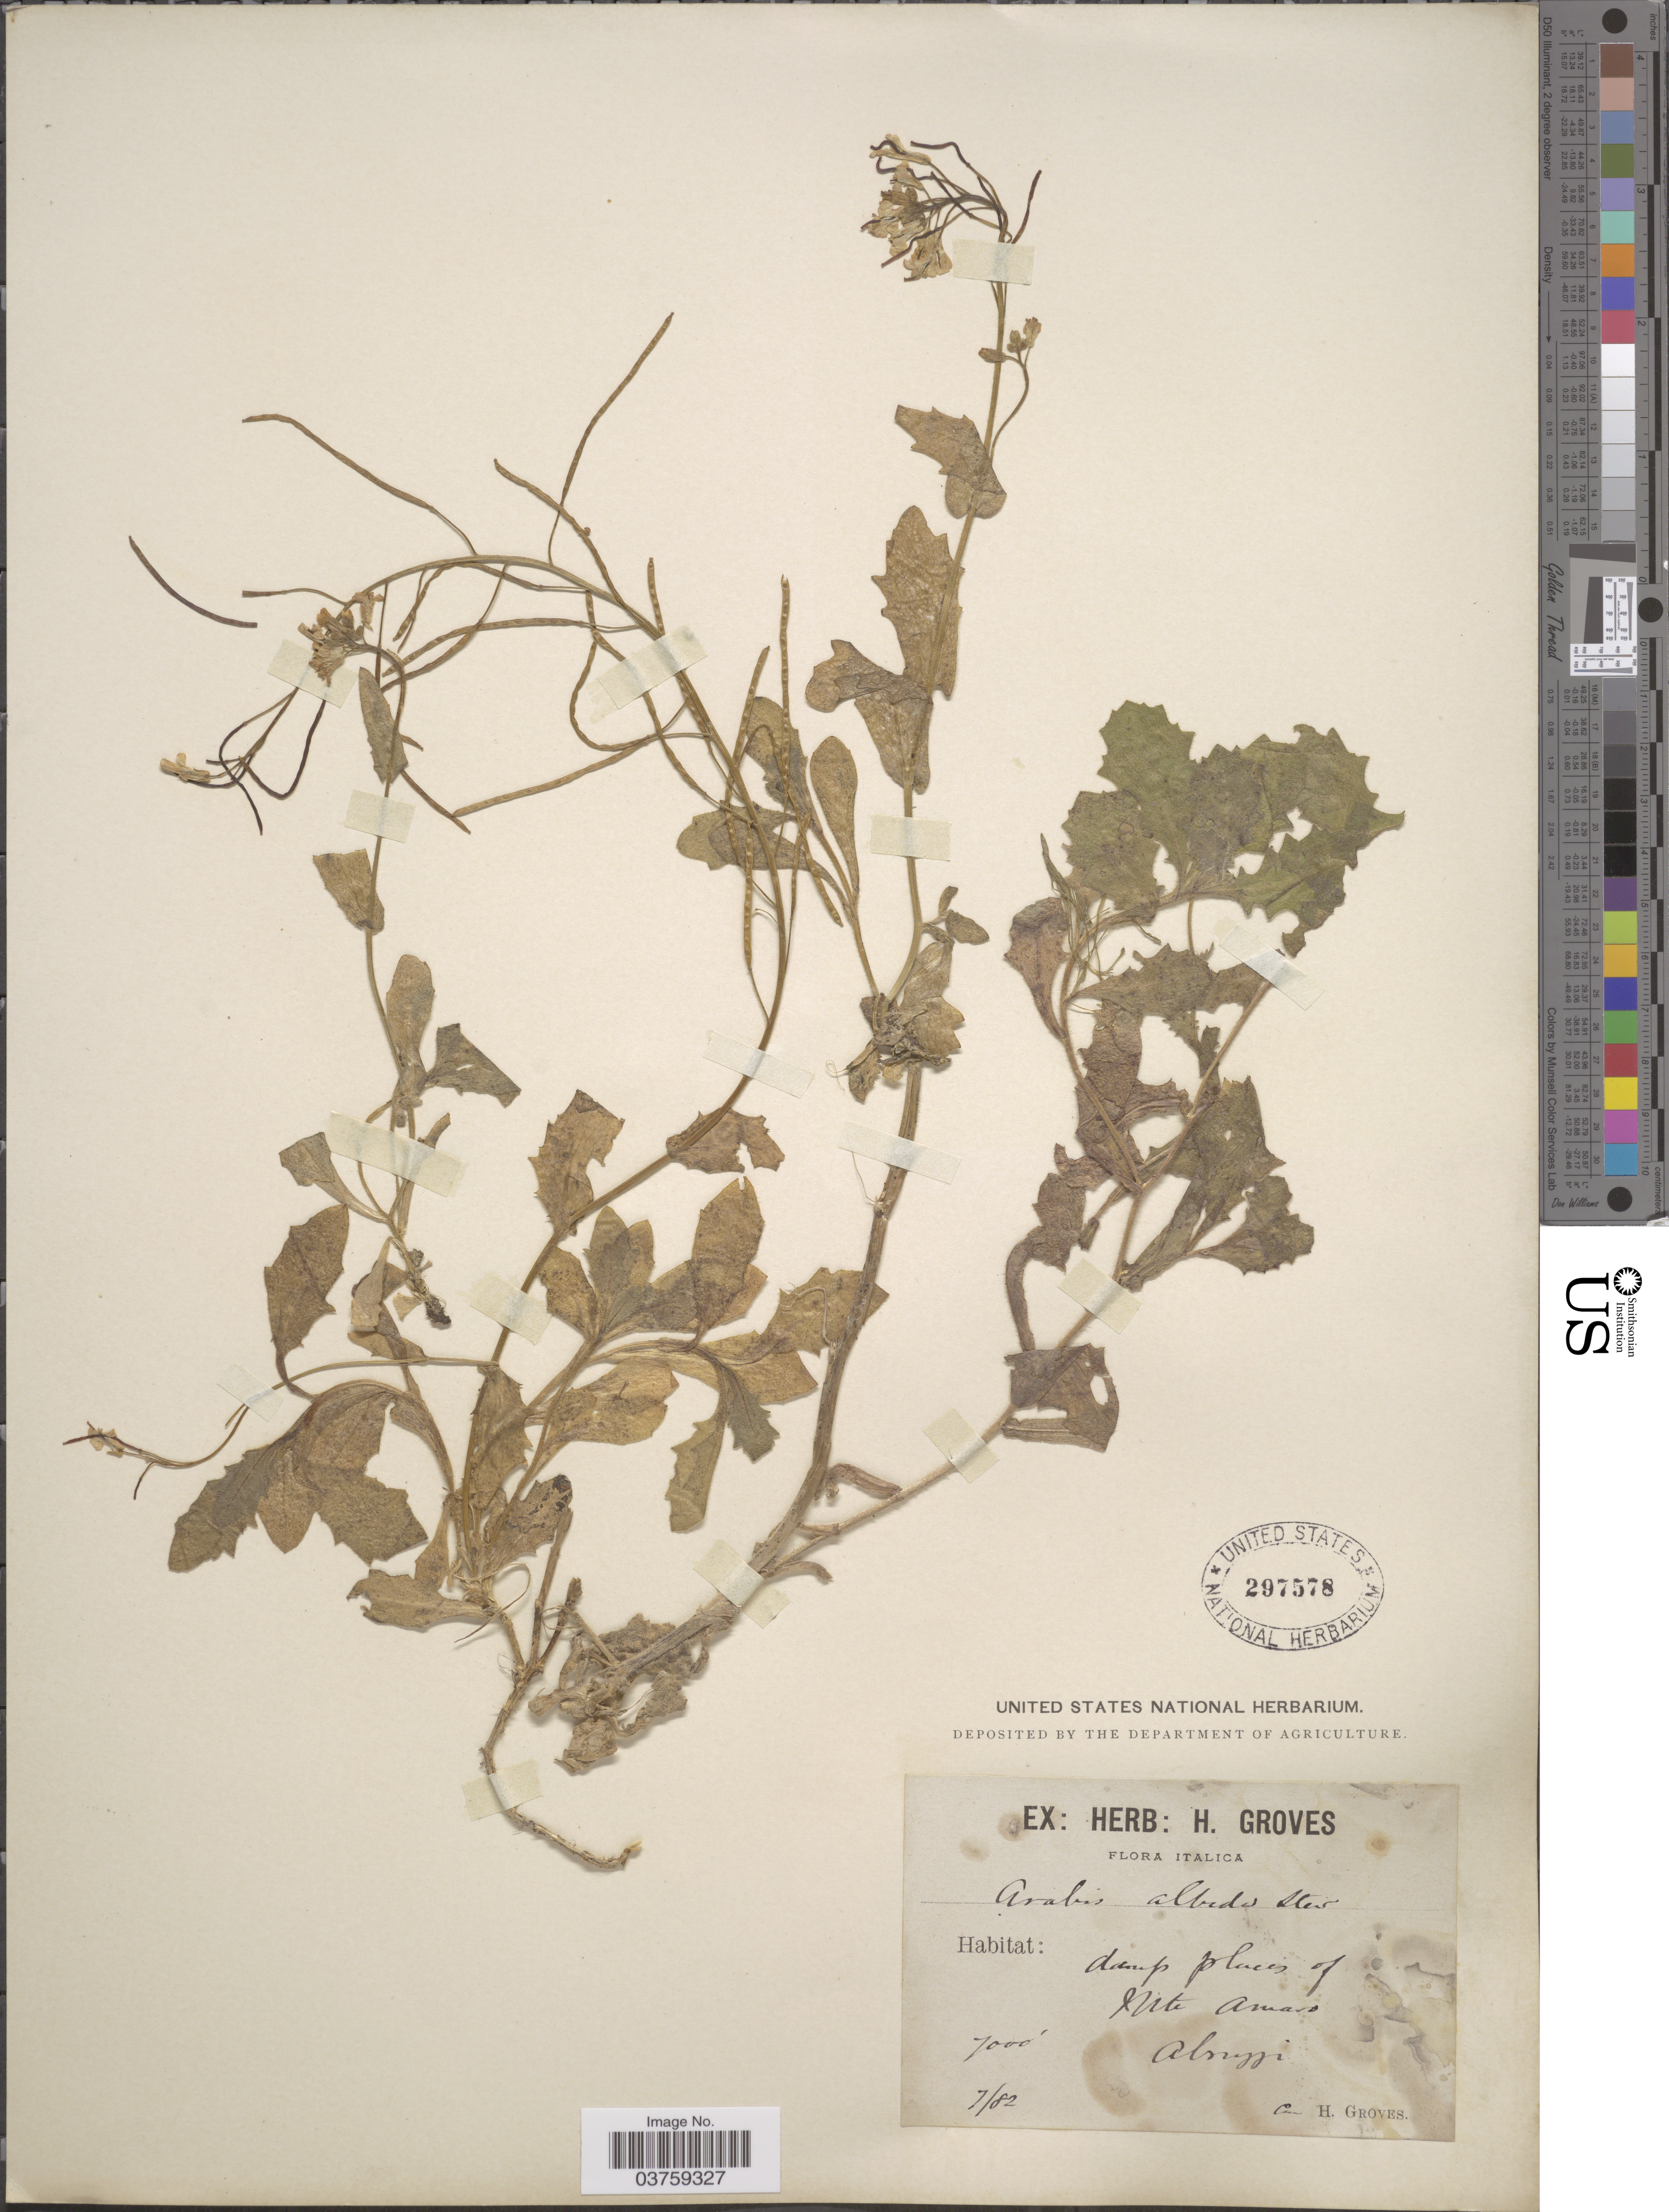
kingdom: Plantae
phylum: Tracheophyta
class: Magnoliopsida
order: Brassicales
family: Brassicaceae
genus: Arabis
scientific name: Arabis albida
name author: Steven ex Fisch.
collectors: H. Groves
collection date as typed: Transcribed d/m/y: /7/82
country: Italy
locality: Damp places of Mte Amaro. Abruzzi.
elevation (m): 2134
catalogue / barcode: US 297578